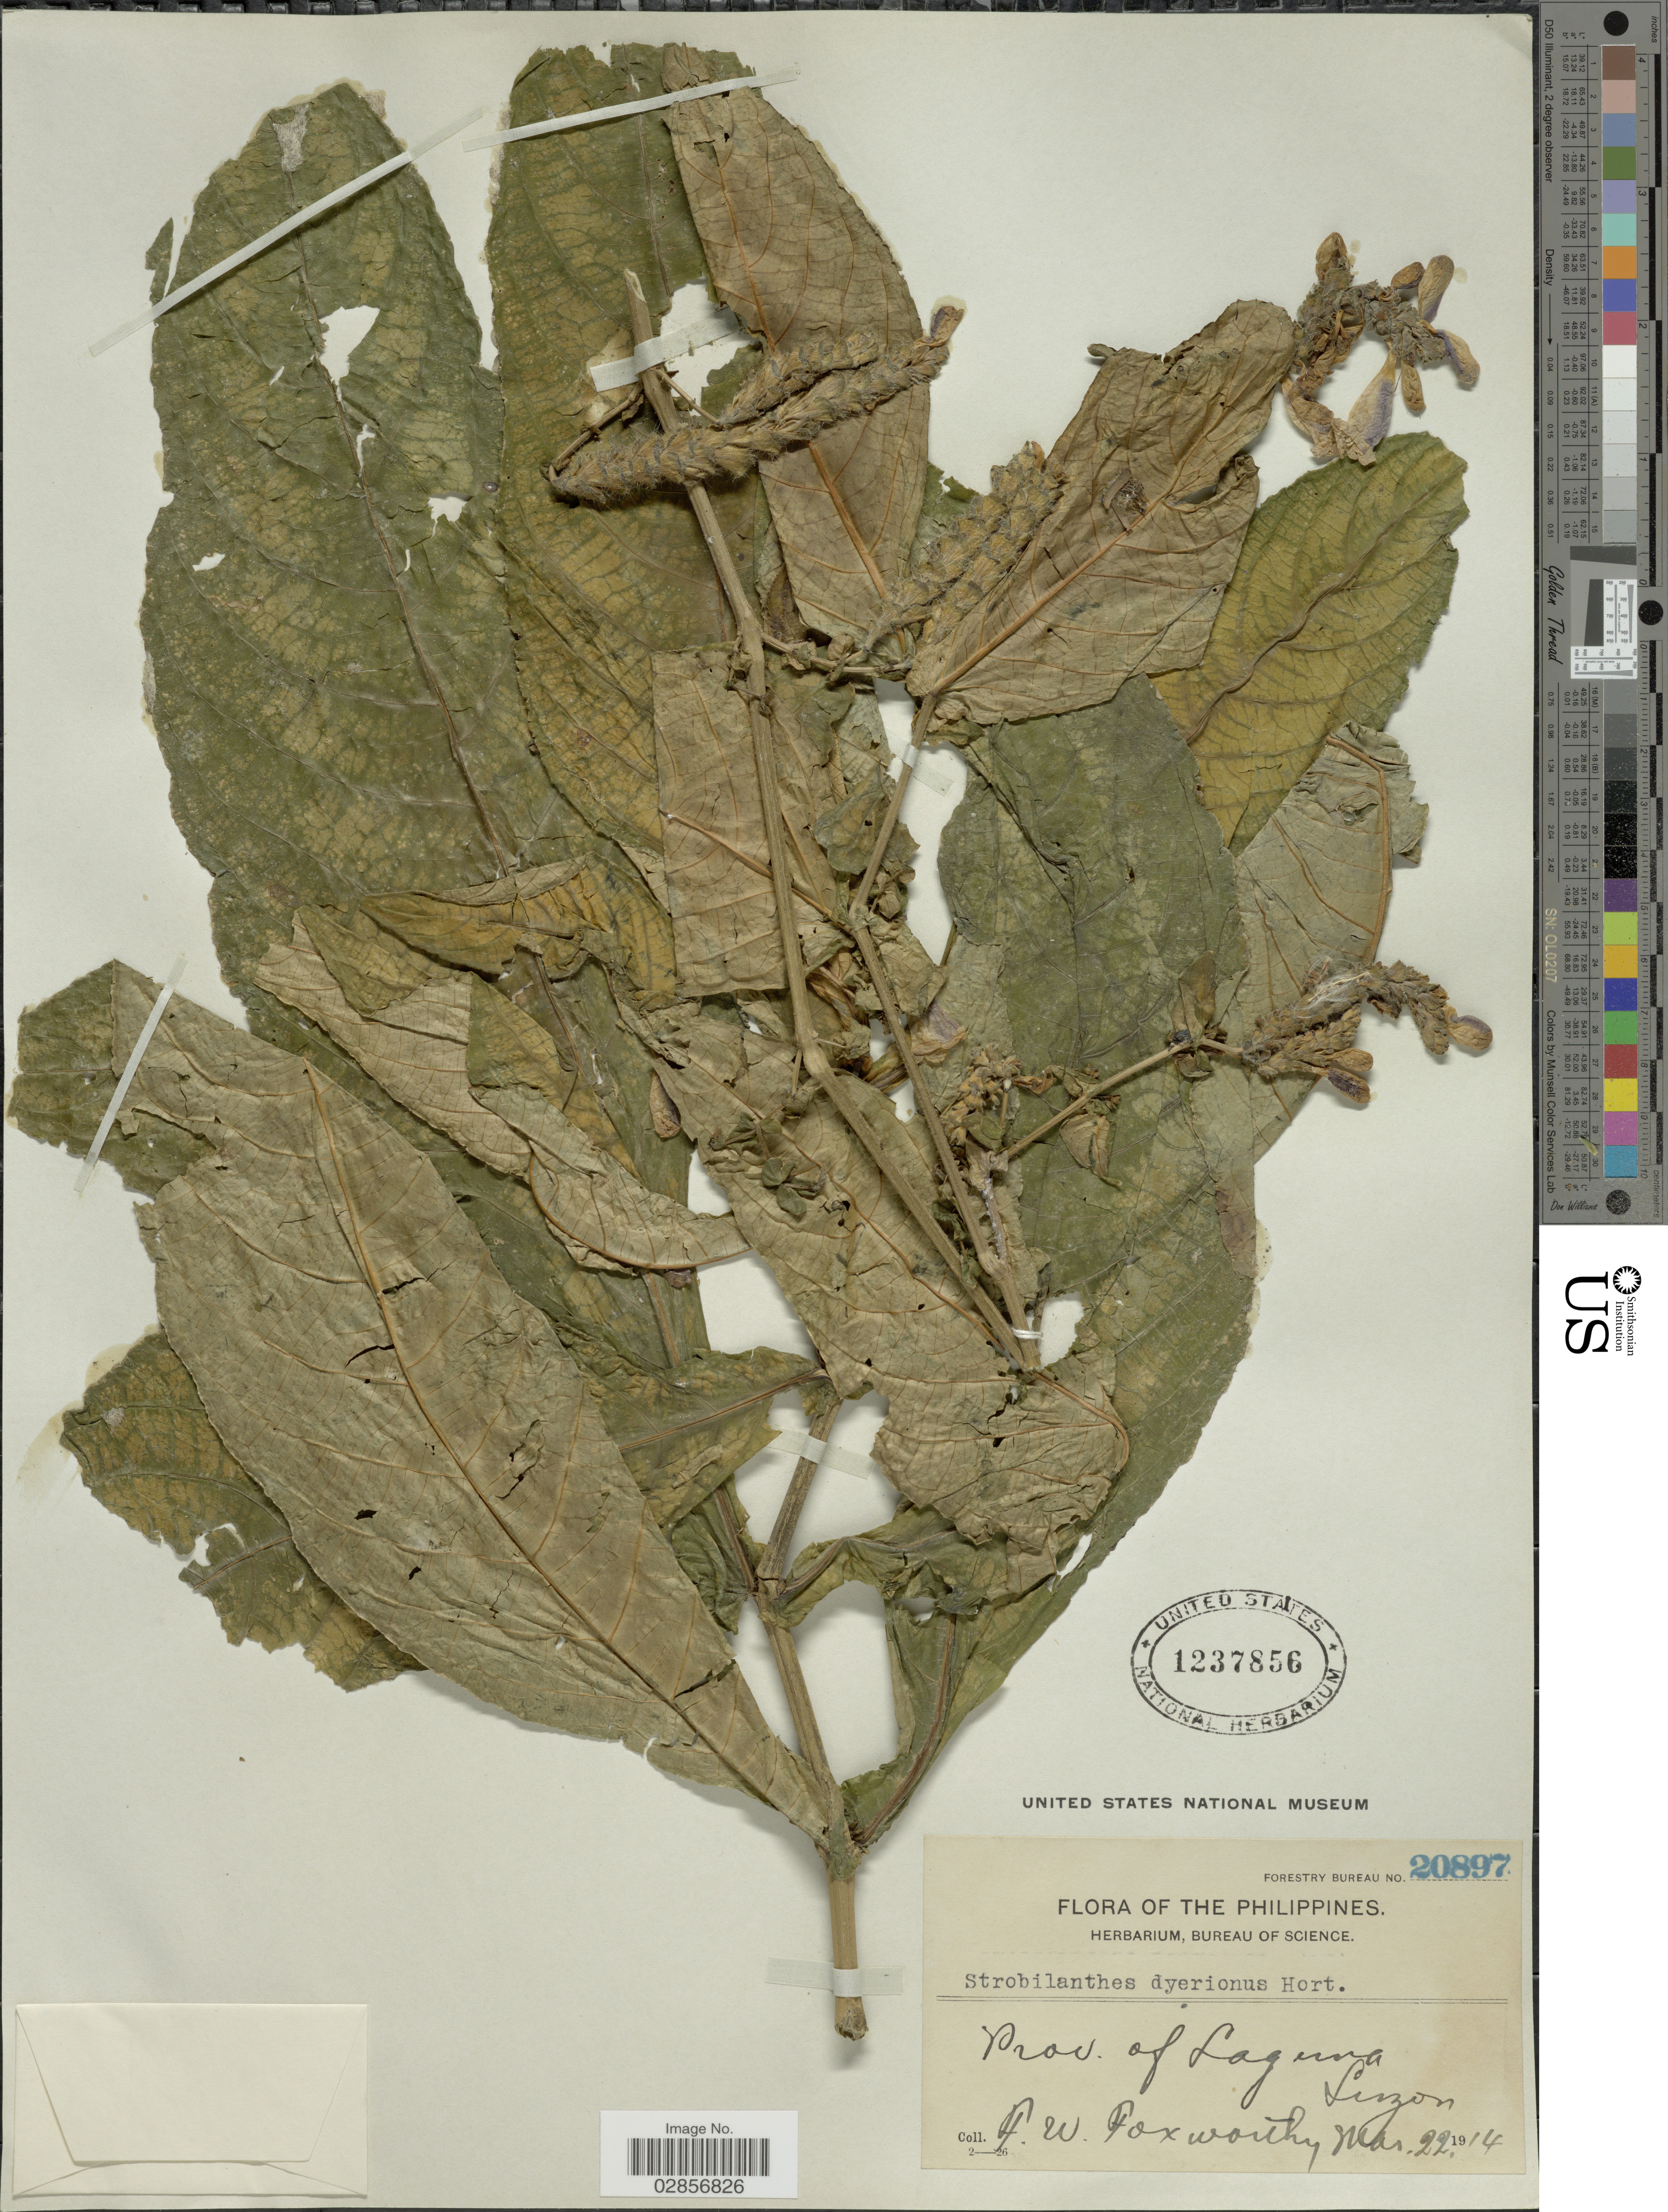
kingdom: Plantae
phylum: Tracheophyta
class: Magnoliopsida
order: Lamiales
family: Acanthaceae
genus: Strobilanthes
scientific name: Strobilanthes dyeriana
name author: Mast.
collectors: F. W. Foxworthy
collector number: Forestry Bureau 20897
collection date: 1914-03-22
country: Philippines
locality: Prov. of Laguna. Luzon.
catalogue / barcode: US 1237856